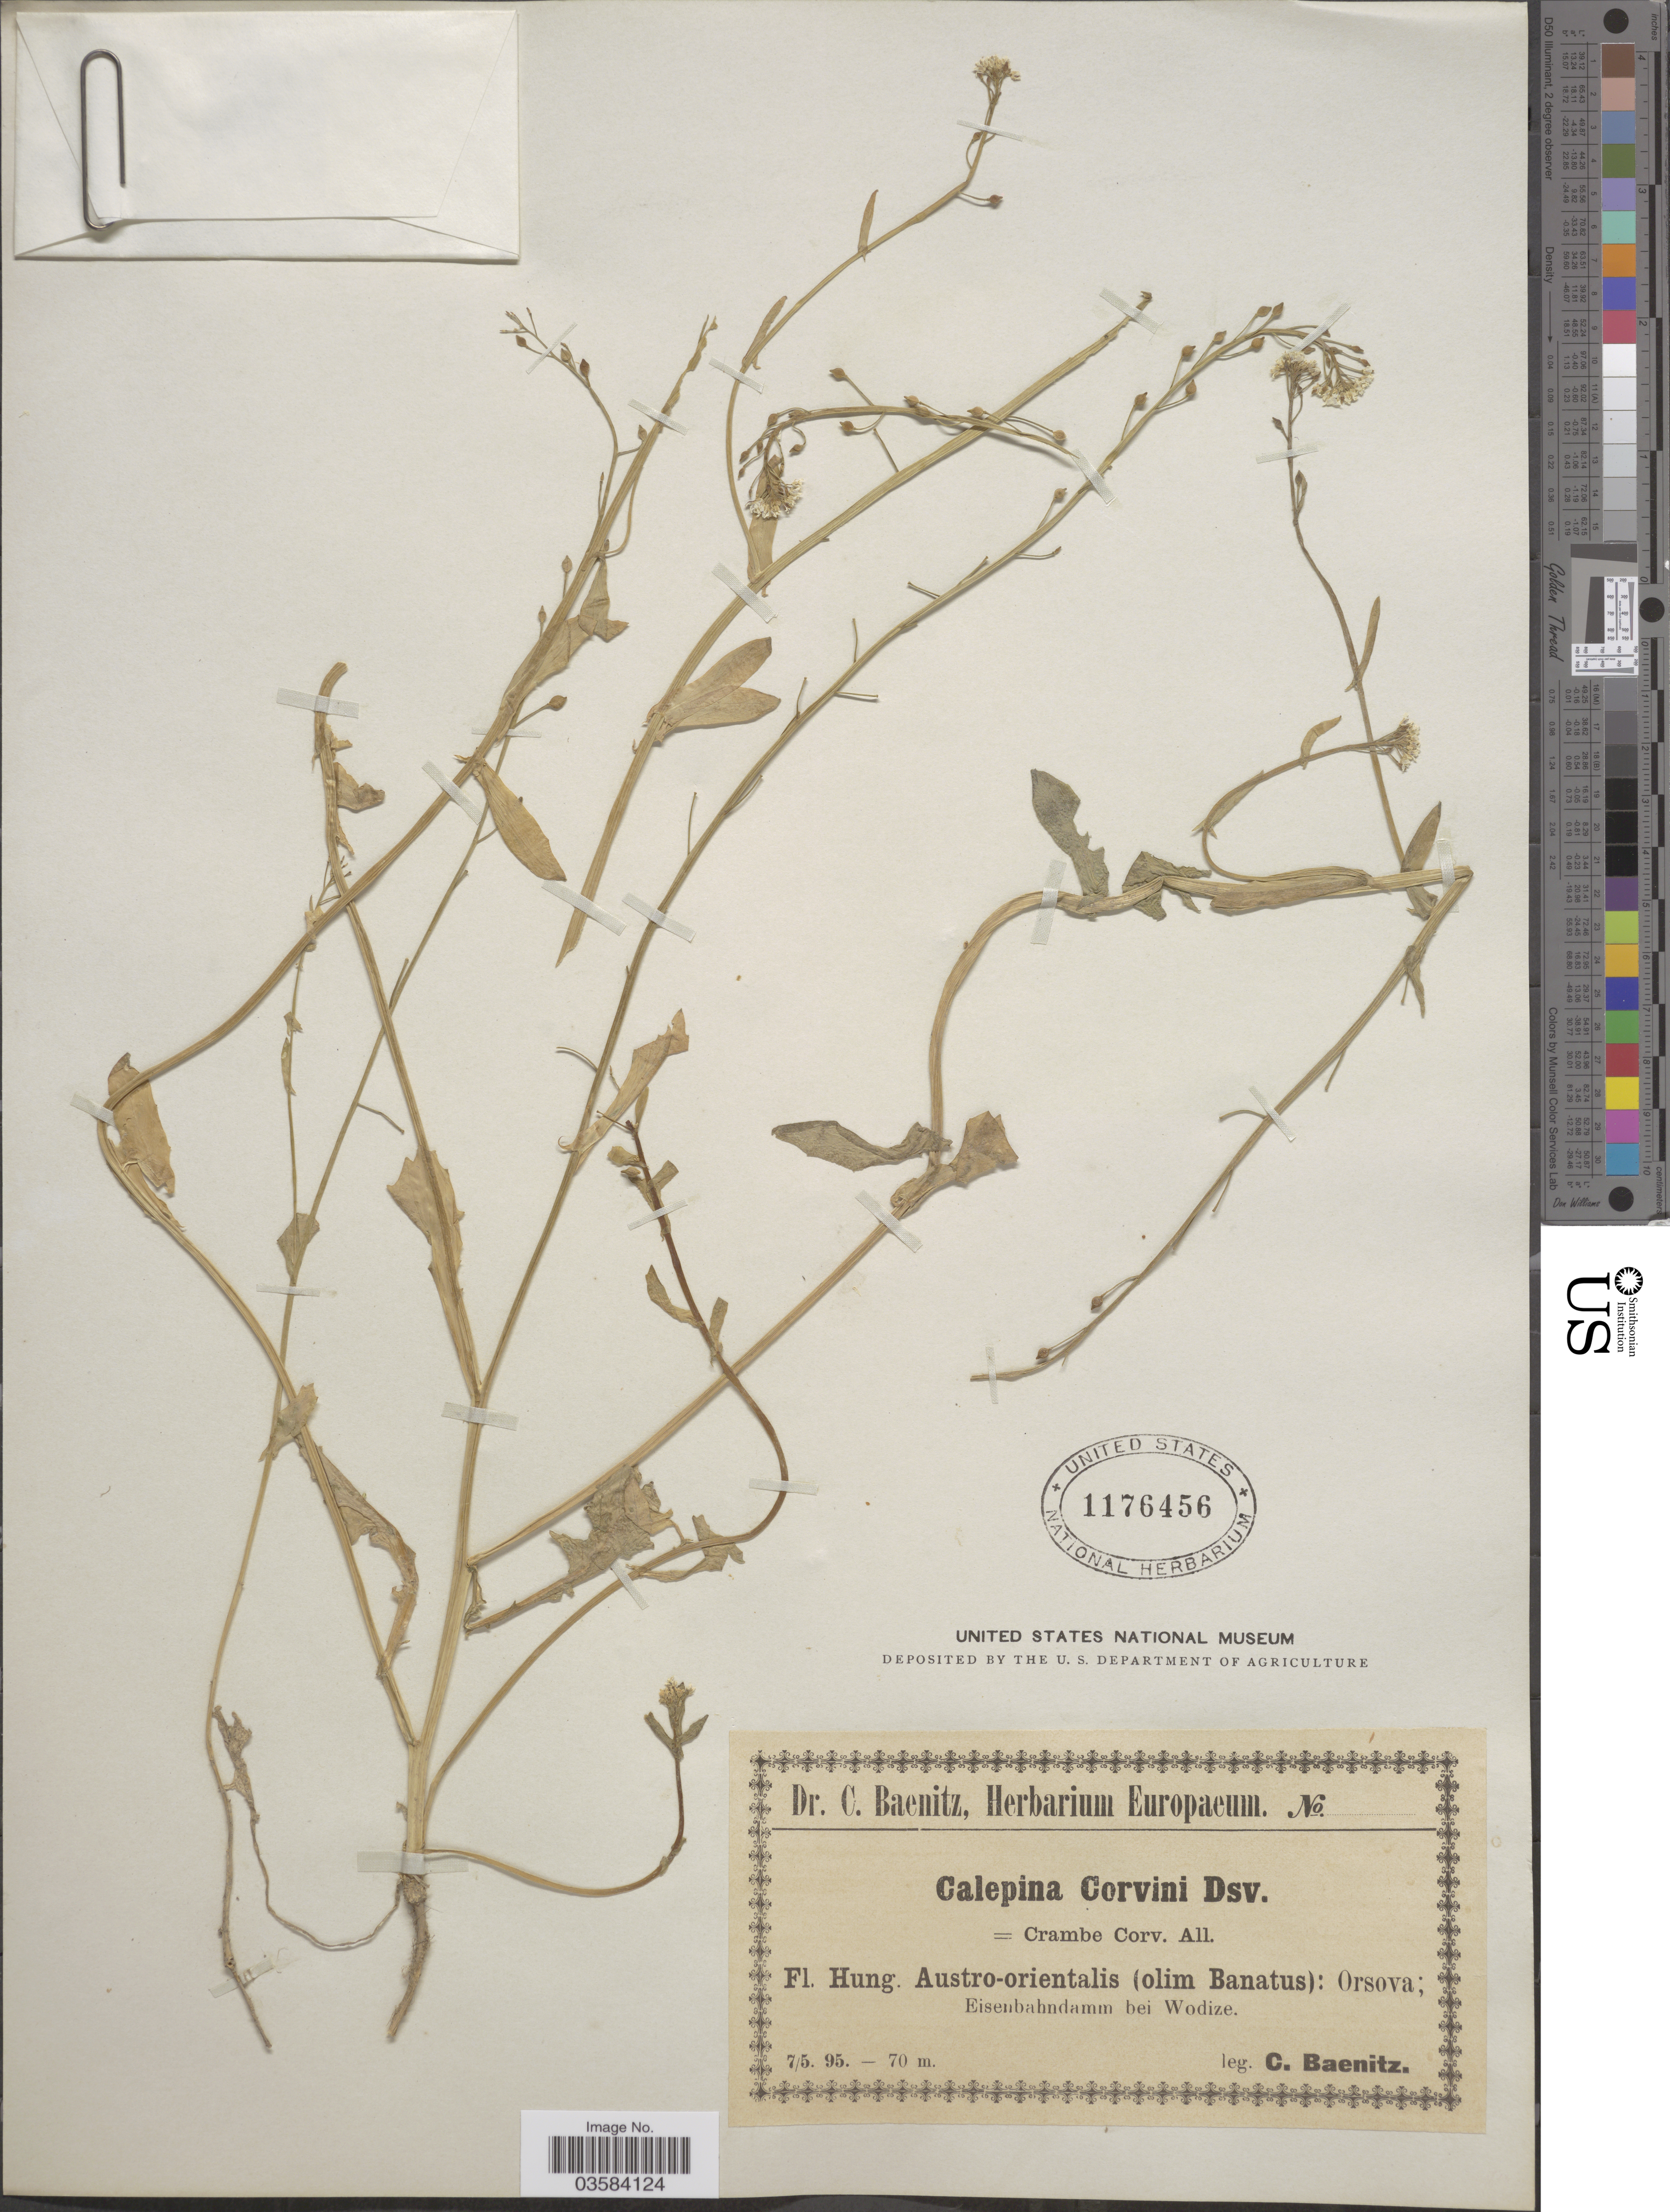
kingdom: Plantae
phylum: Tracheophyta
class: Magnoliopsida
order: Brassicales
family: Brassicaceae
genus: Calepina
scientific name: Calepina corvini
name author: (All.) Desv.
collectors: C. G. Baenitz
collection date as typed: Transcribed d/m/y: 7/5/95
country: Hungary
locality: Hung. Austro-orientalis (olim Banatus): Orsova; Eisenbahndamm bei Wodize.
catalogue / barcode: US 1176456